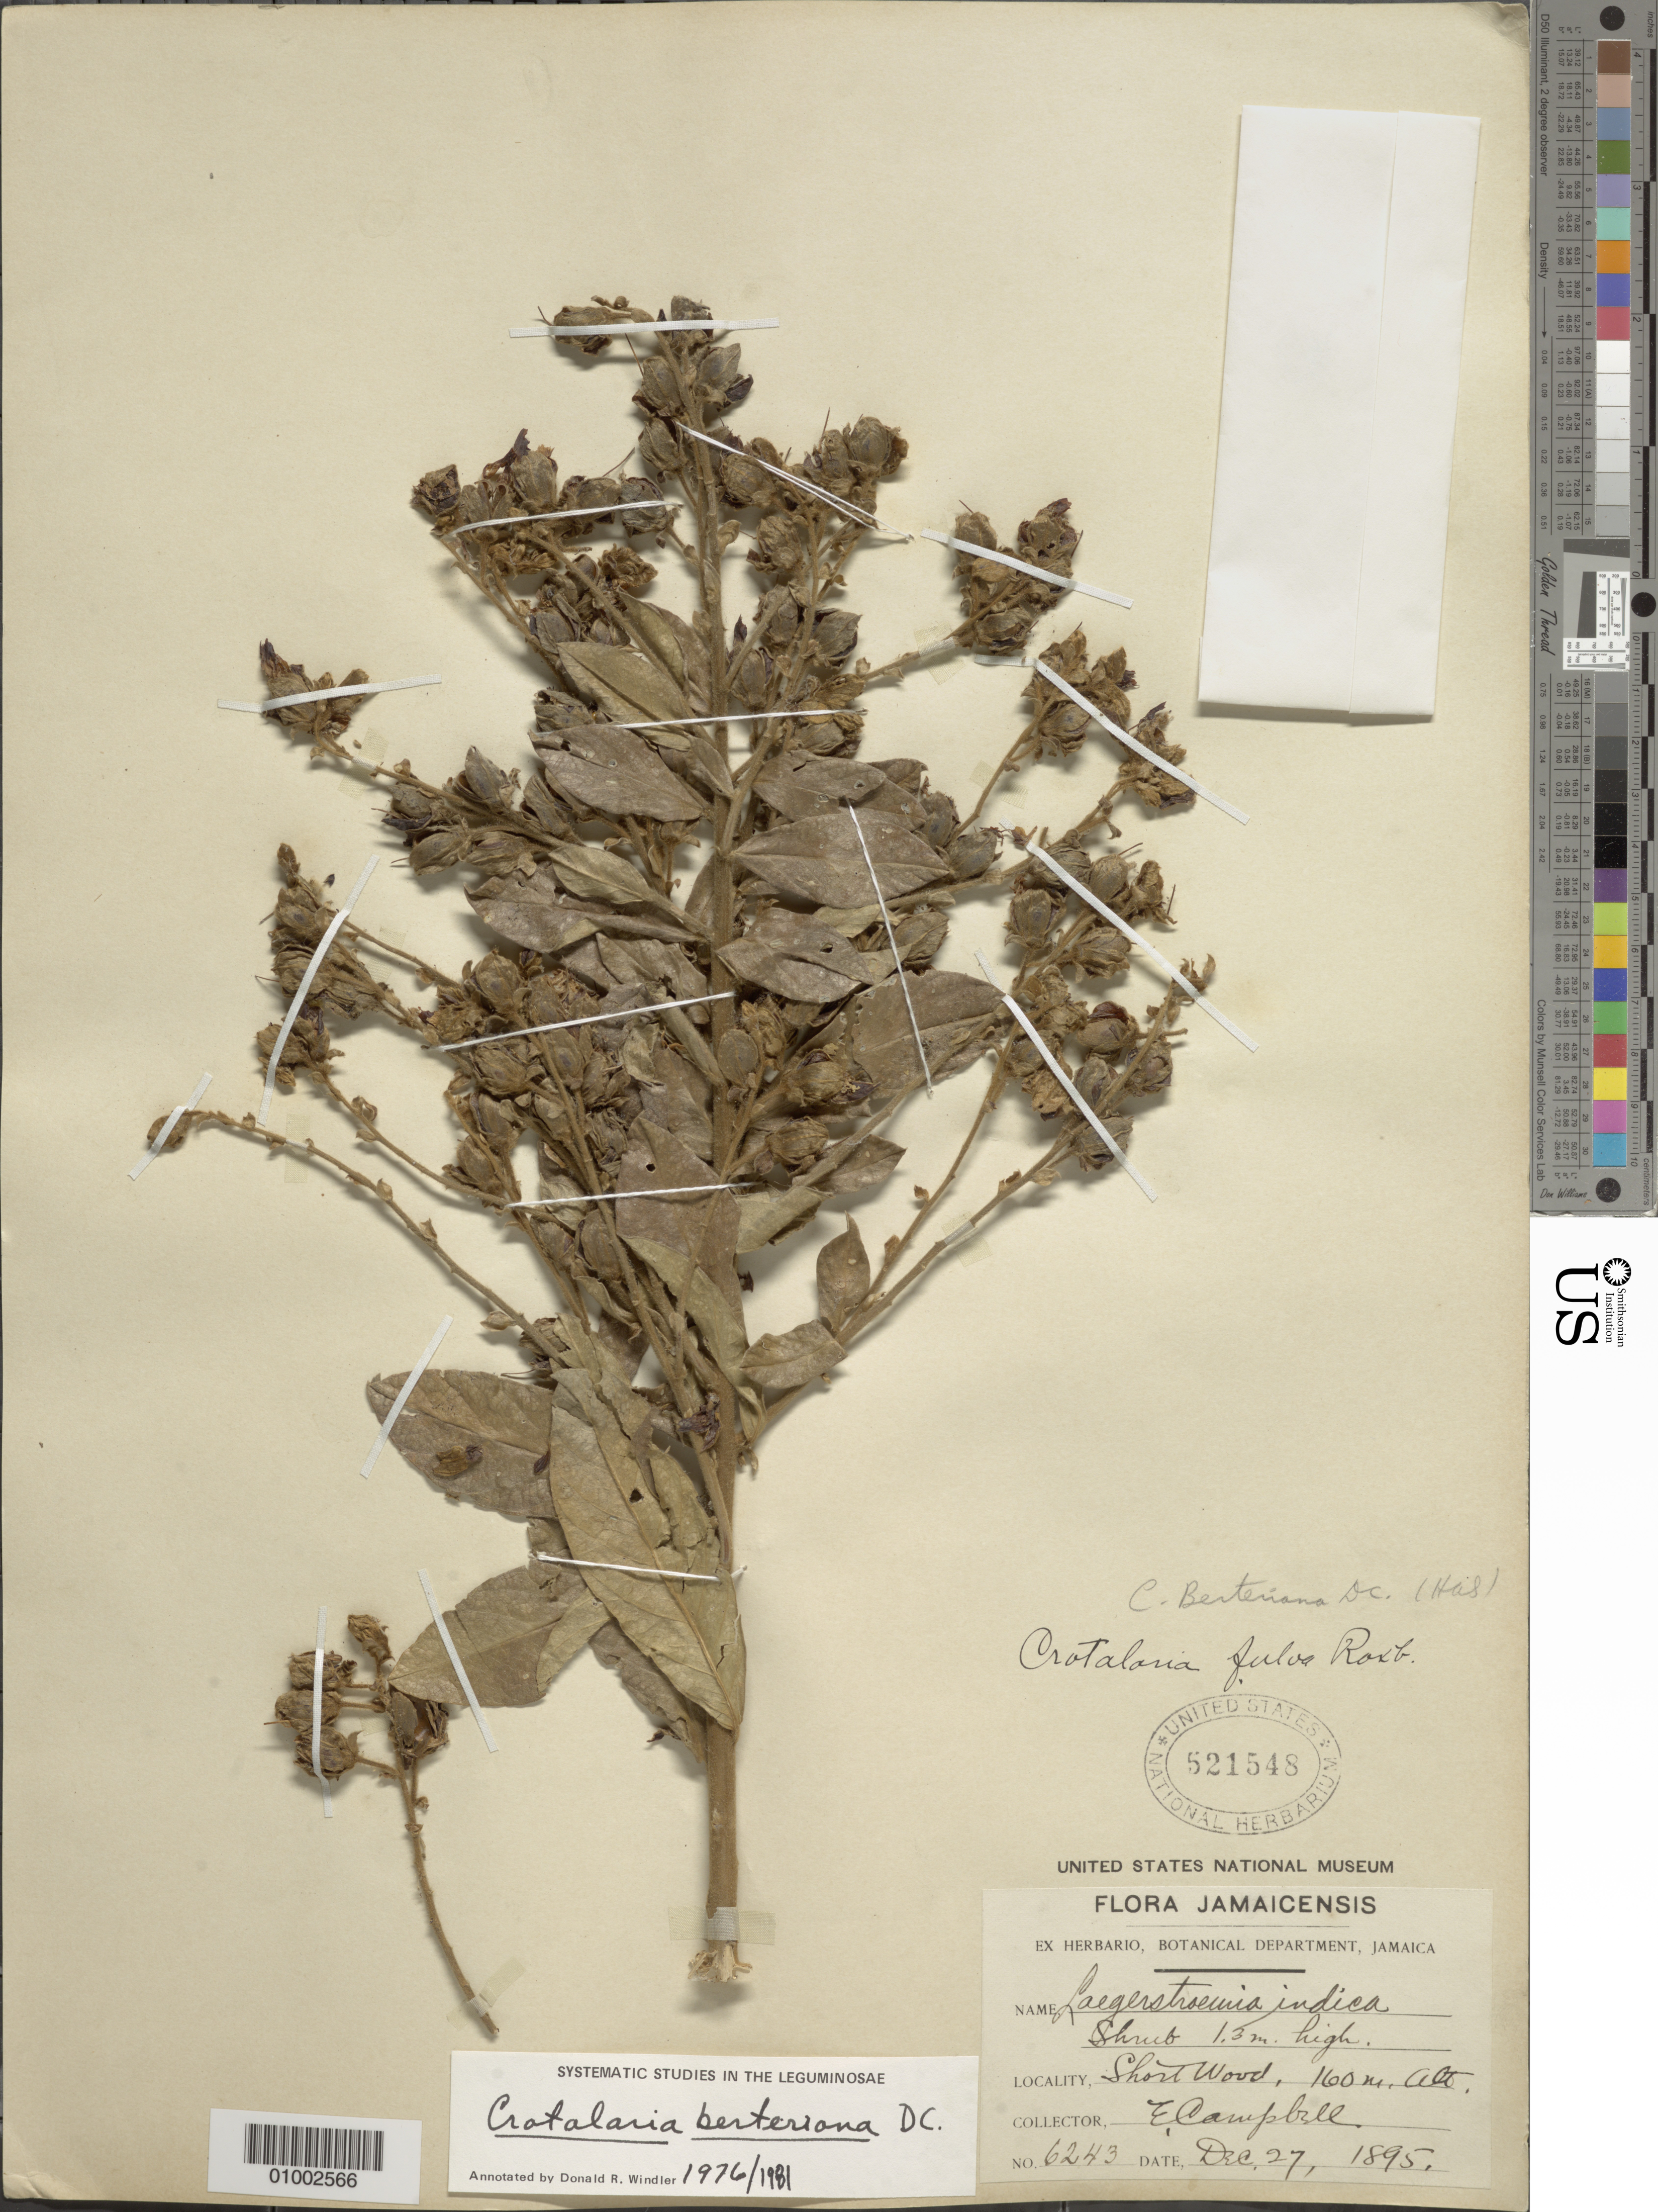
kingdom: Plantae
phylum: Tracheophyta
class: Magnoliopsida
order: Fabales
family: Fabaceae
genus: Crotalaria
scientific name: Crotalaria berteroana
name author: DC.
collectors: E. Campbell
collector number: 6243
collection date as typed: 27 Dec 1895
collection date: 1895-12-27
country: Jamaica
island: Jamaica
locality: Shortwood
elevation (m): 160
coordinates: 0 N, 0 E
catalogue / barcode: US 521548